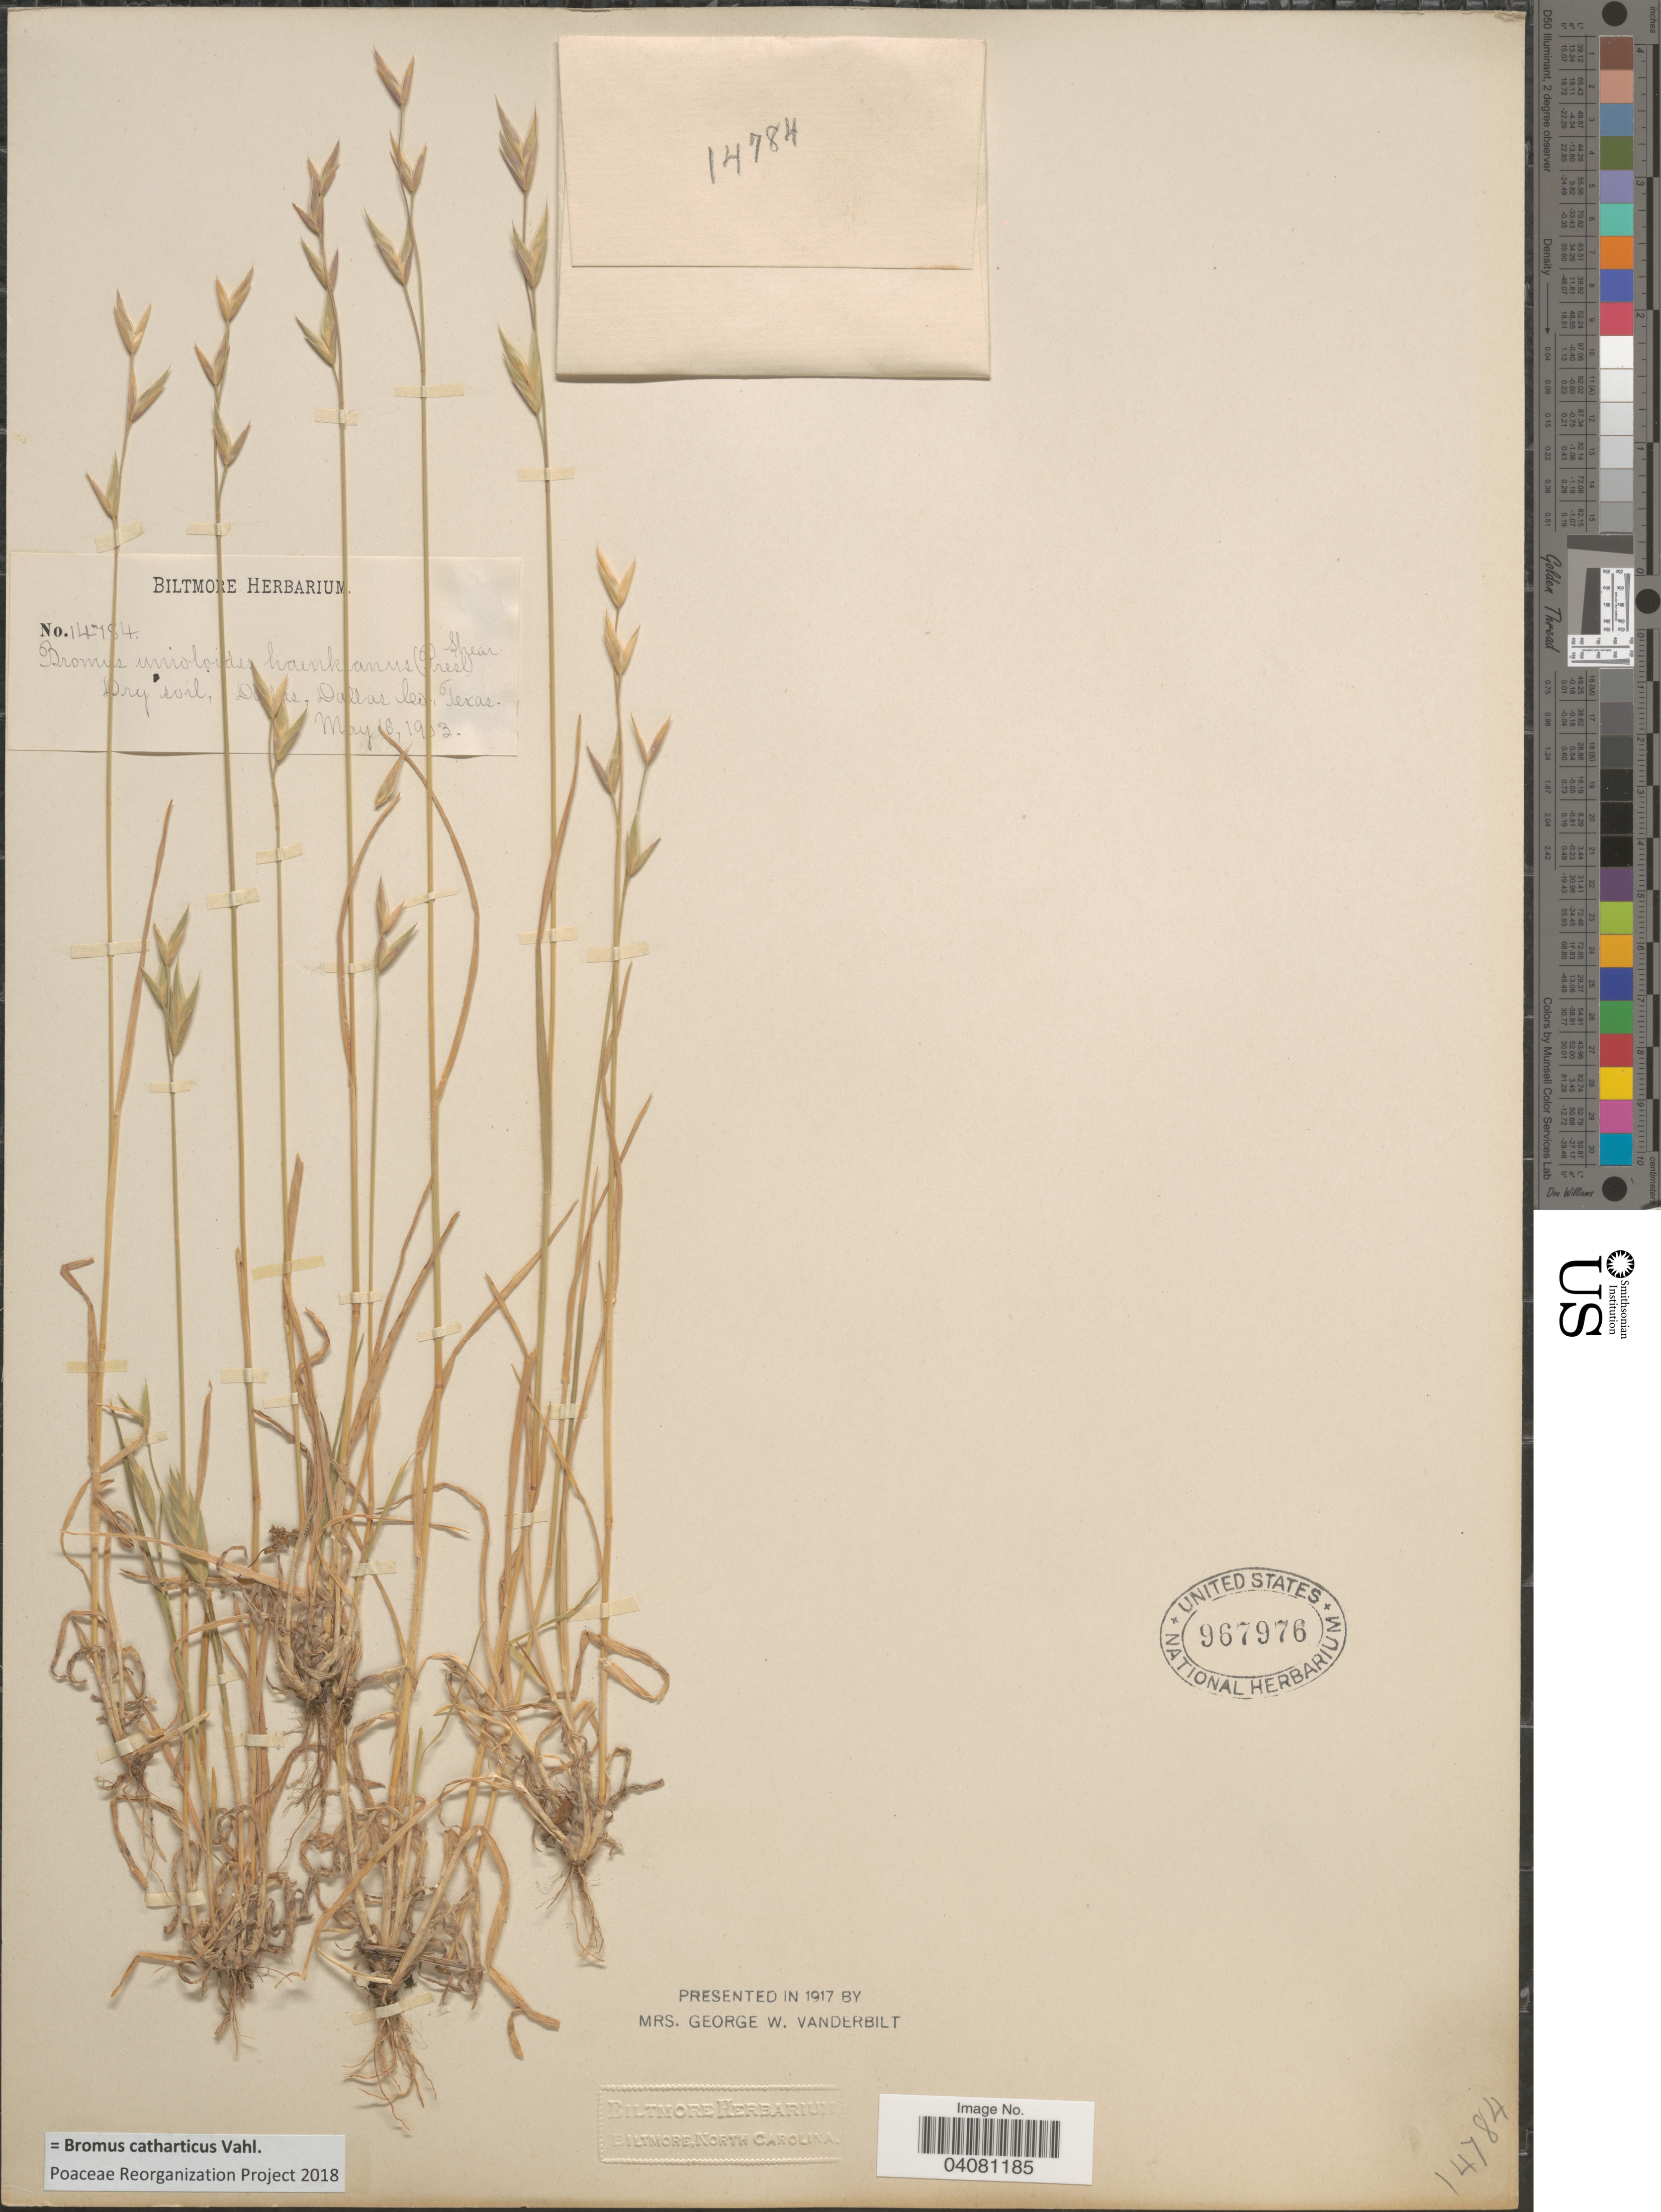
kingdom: Plantae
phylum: Tracheophyta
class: Liliopsida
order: Poales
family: Poaceae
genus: Bromus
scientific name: Bromus catharticus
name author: Vahl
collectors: ex herb. Biltmore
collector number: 147!4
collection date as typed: May, 16, 19!3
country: United States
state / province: Texas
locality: Dry soil, Dallas, Dallas Co.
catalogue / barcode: US 967976